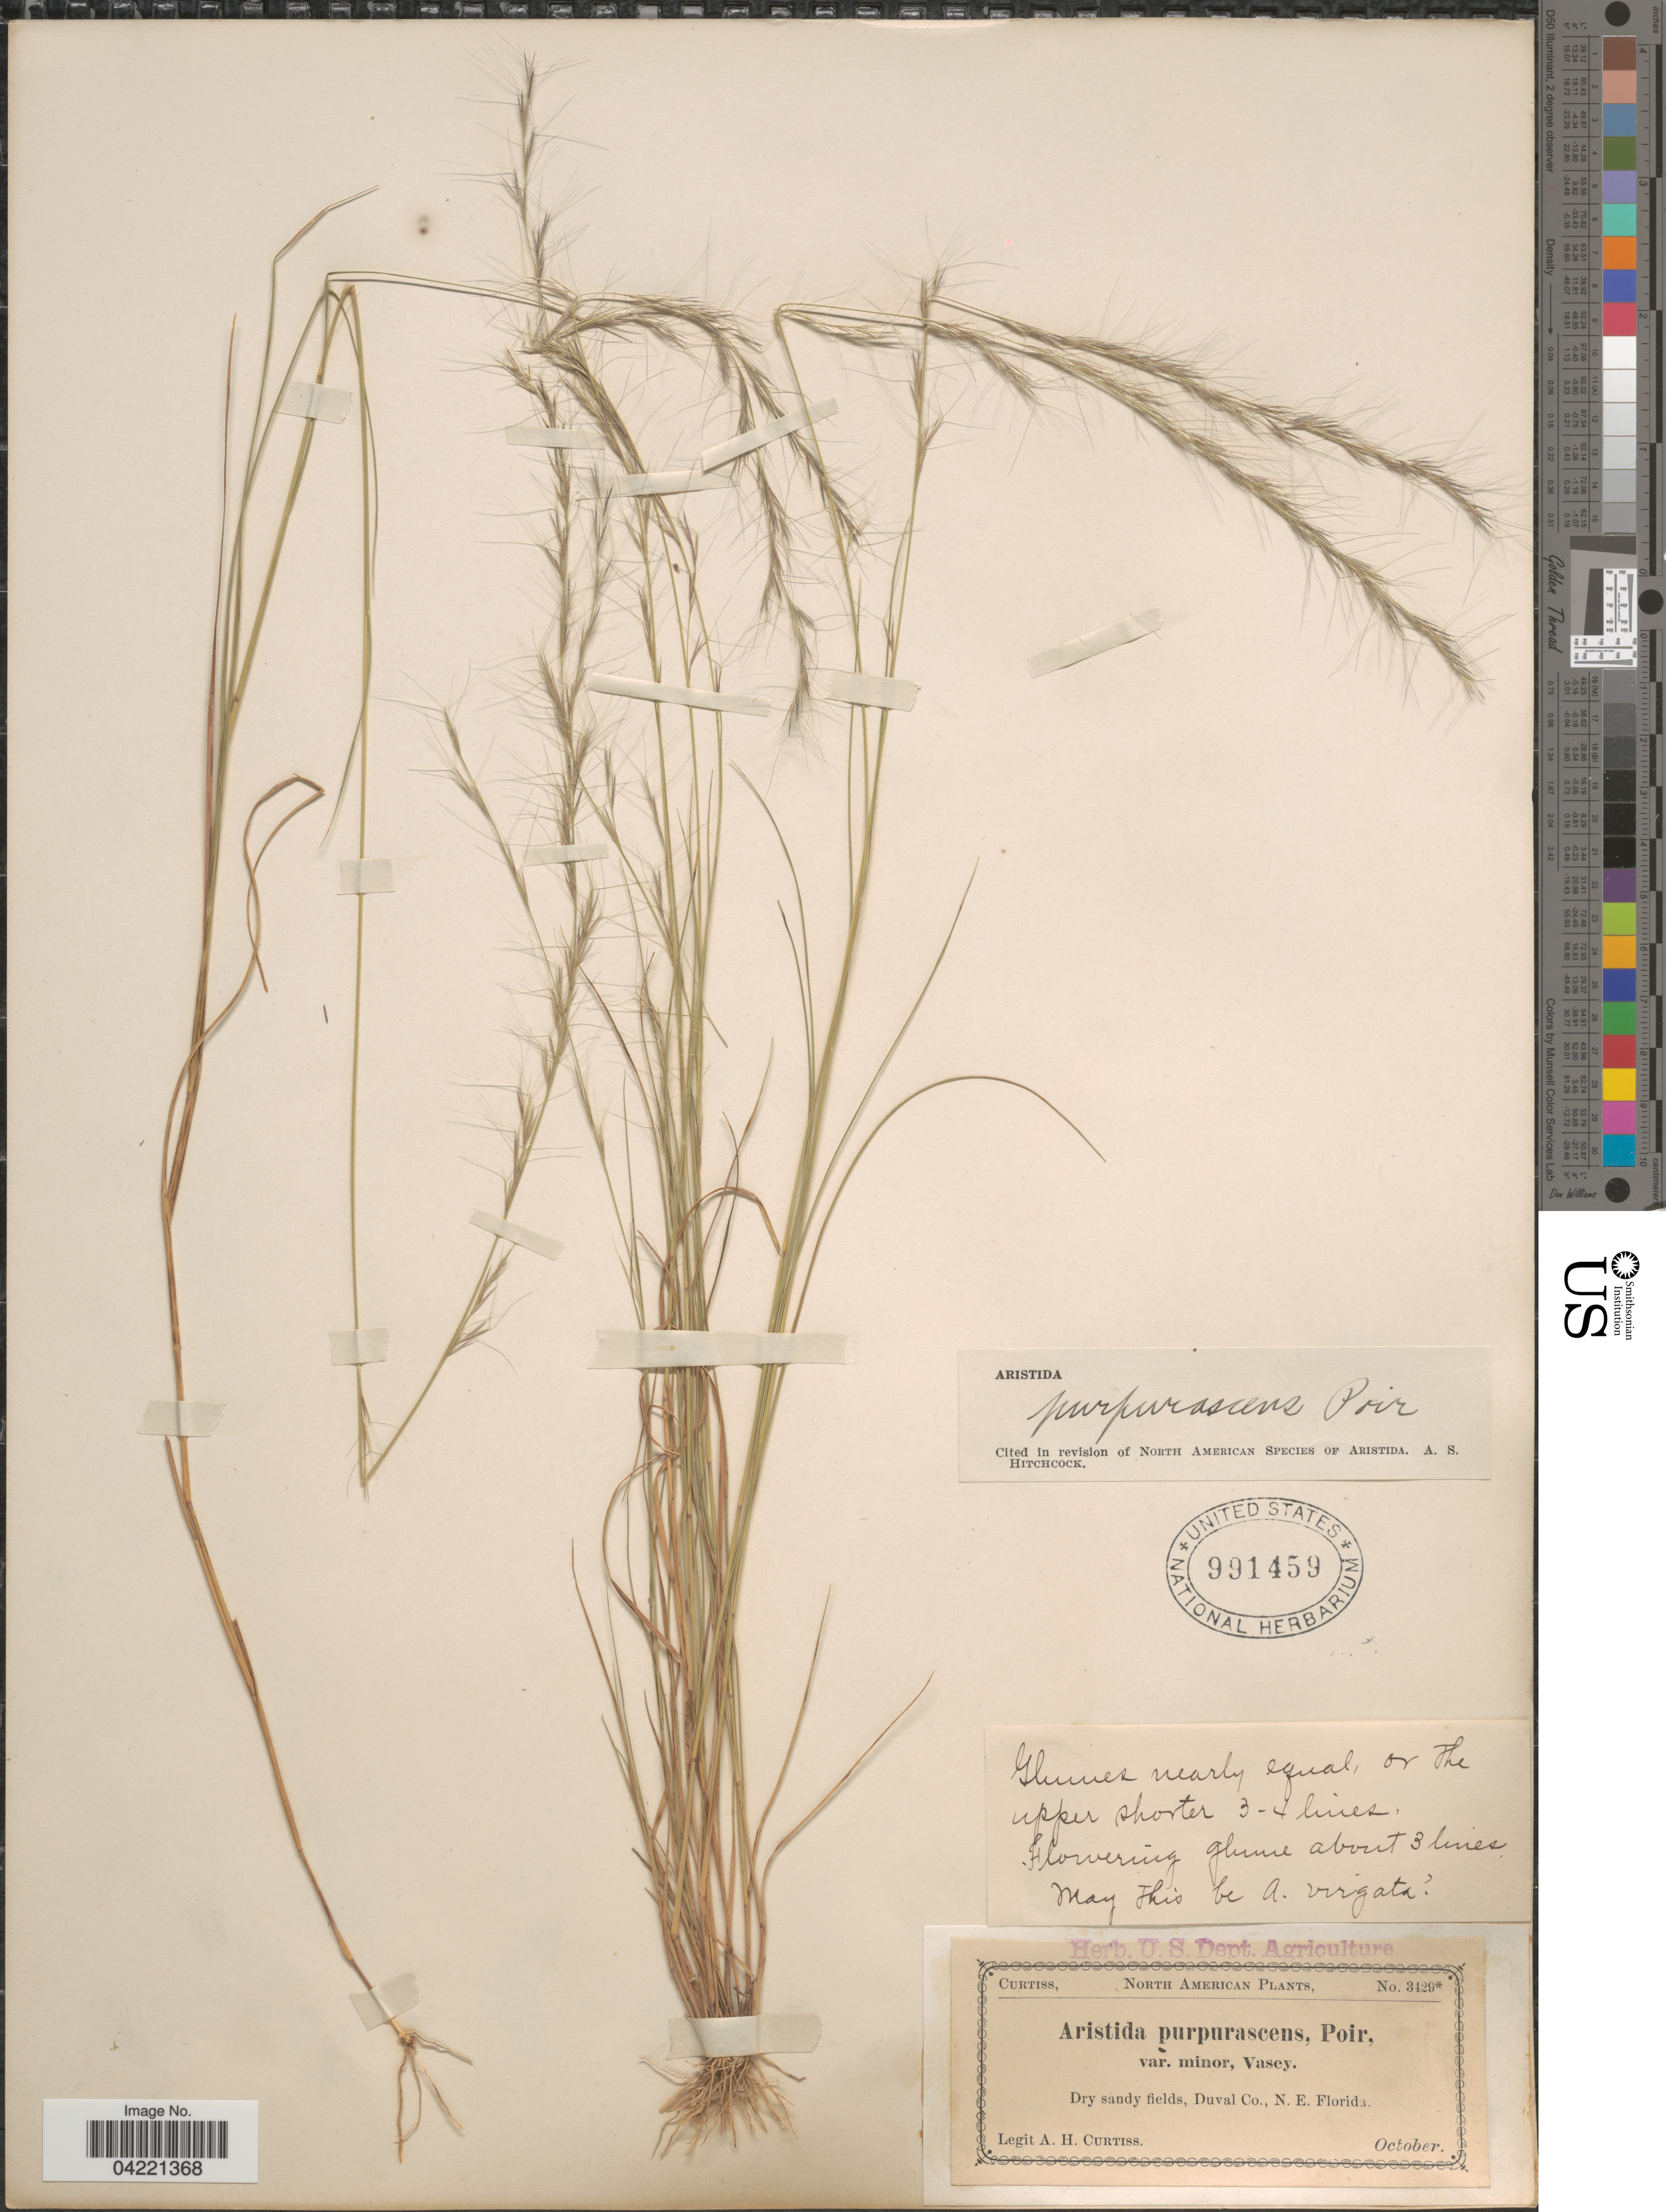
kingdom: Plantae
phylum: Tracheophyta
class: Liliopsida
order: Poales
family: Poaceae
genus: Aristida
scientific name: Aristida purpurascens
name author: Poir.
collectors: A. H. Curtiss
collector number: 3429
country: United States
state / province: Florida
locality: Dry sandy fields, Duval Co., N. E. Florida.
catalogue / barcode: US 991459